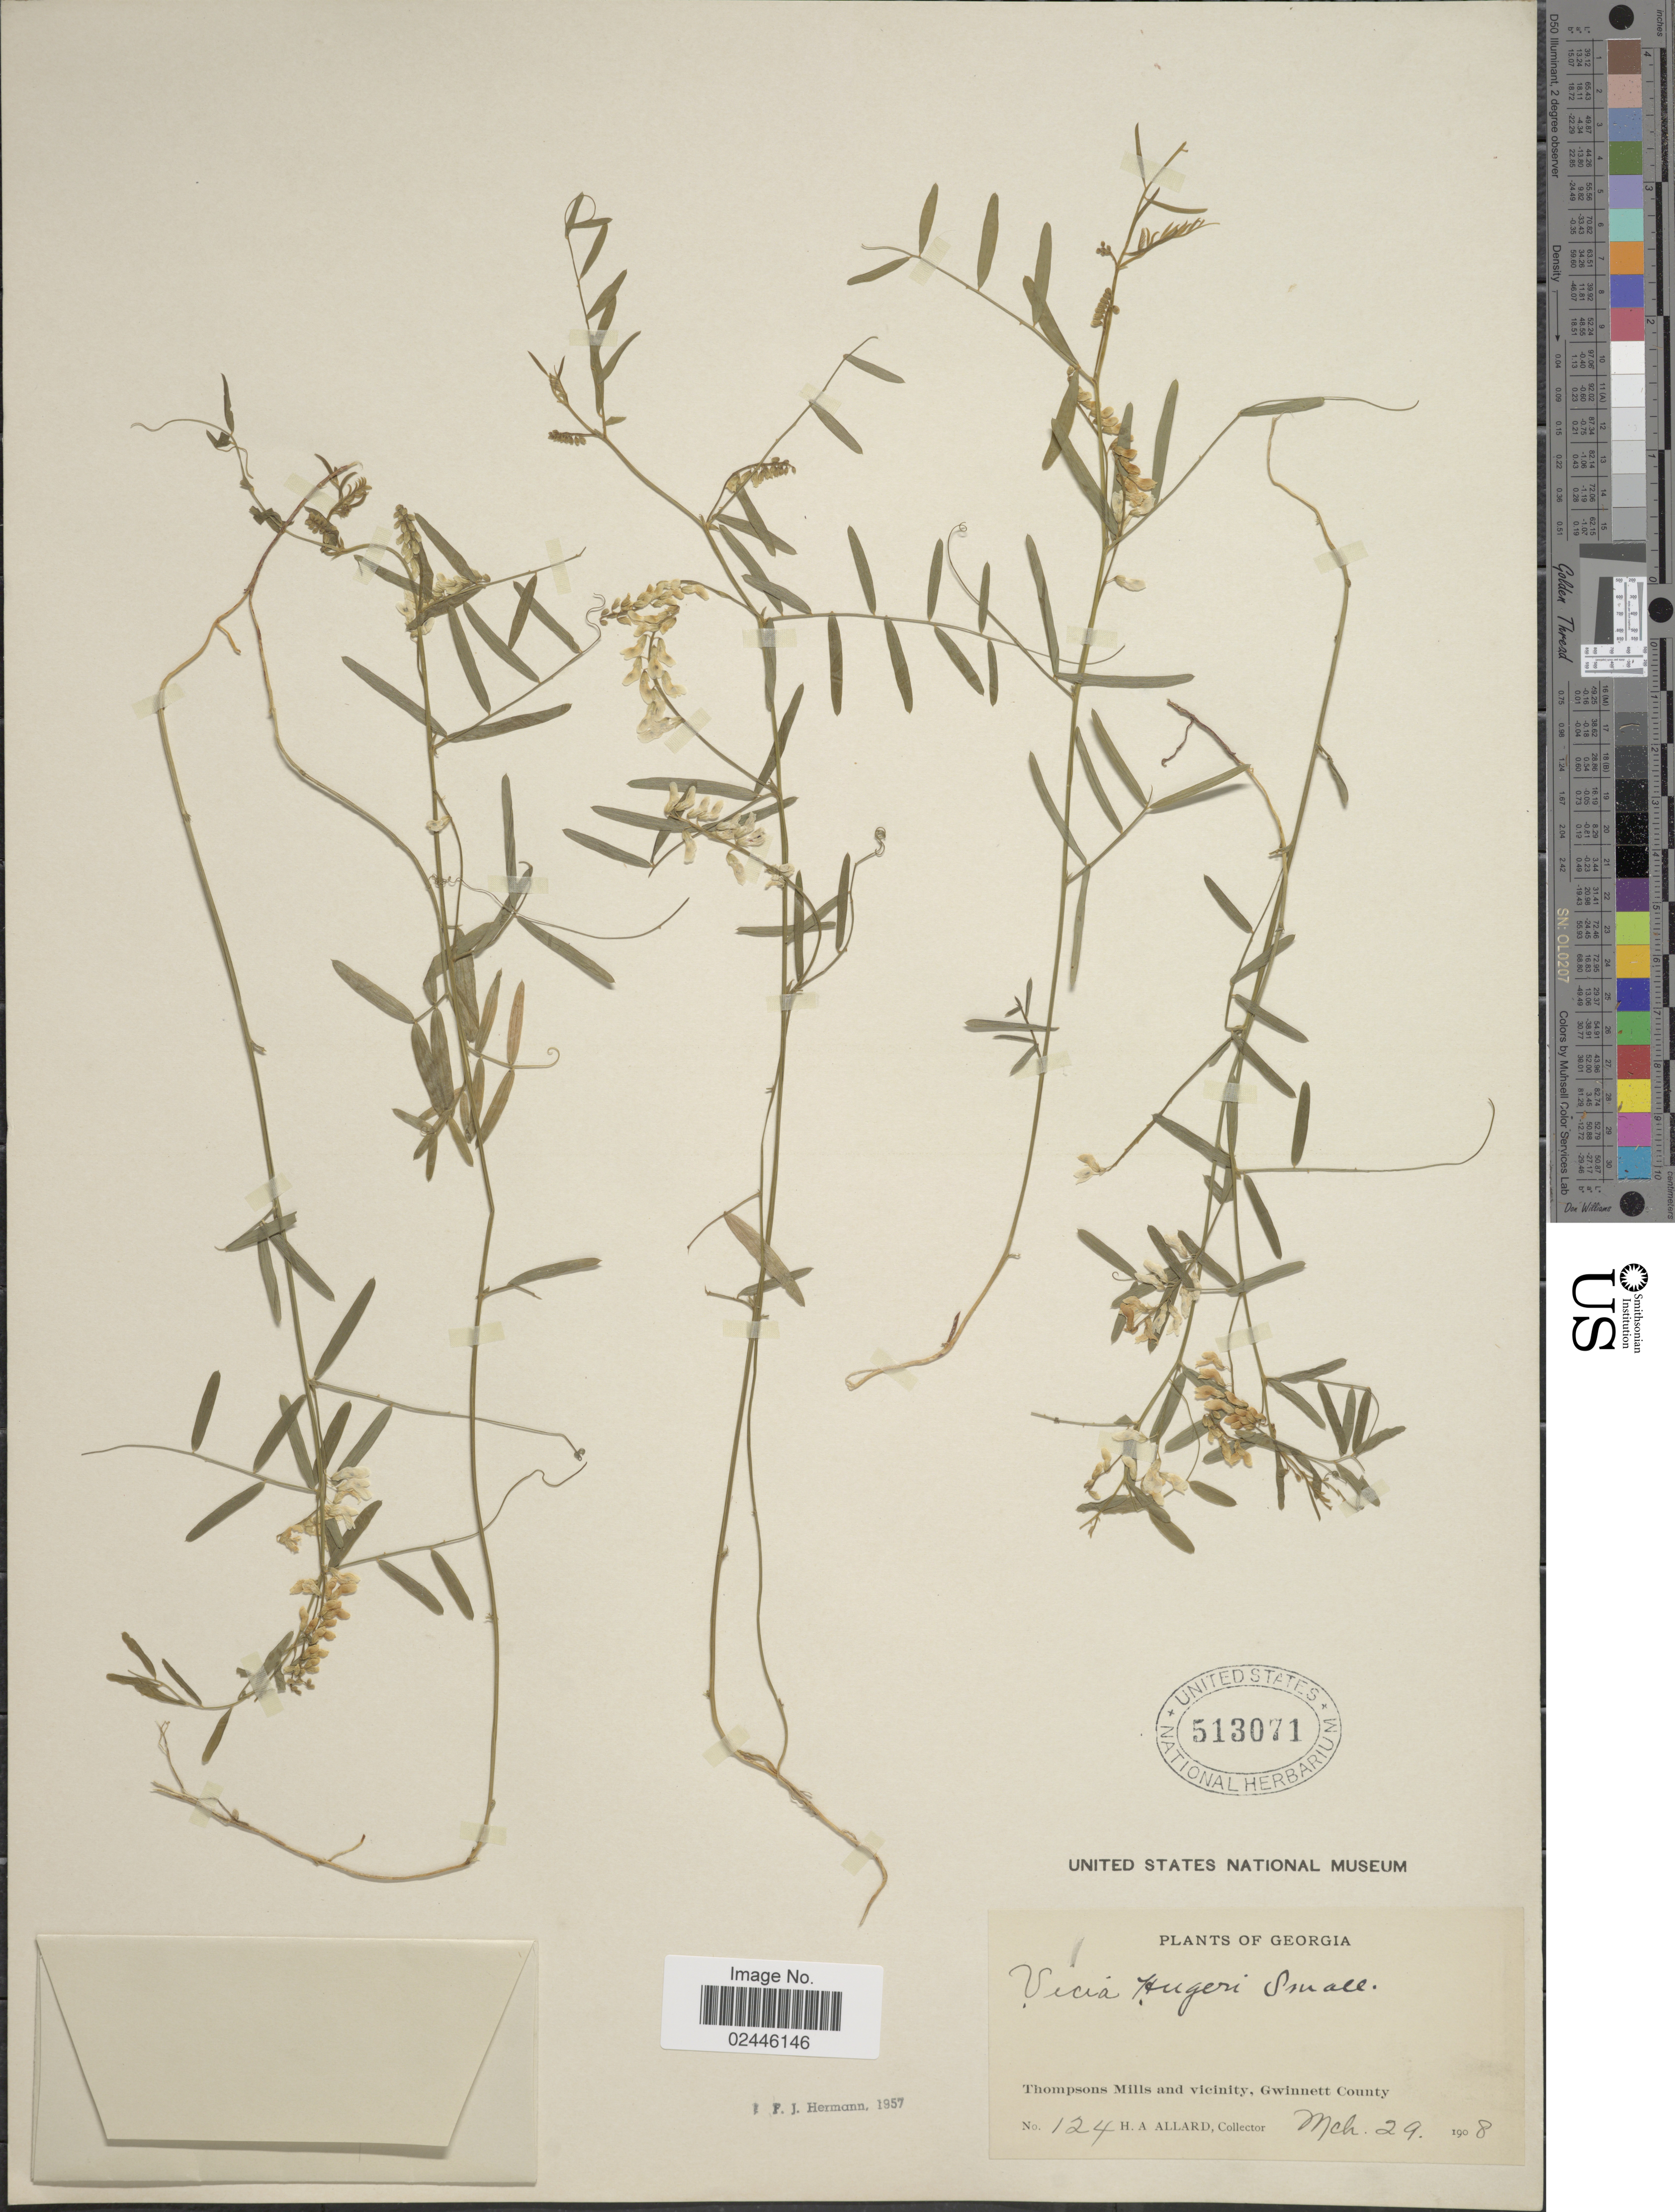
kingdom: Plantae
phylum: Tracheophyta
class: Magnoliopsida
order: Fabales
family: Fabaceae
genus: Vicia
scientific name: Vicia hugeri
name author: Small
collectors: H. A. Allard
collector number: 124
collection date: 1908-03-29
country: United States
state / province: Georgia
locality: Thompsons Mills and vicinity, Gwinnett County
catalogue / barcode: US 513071